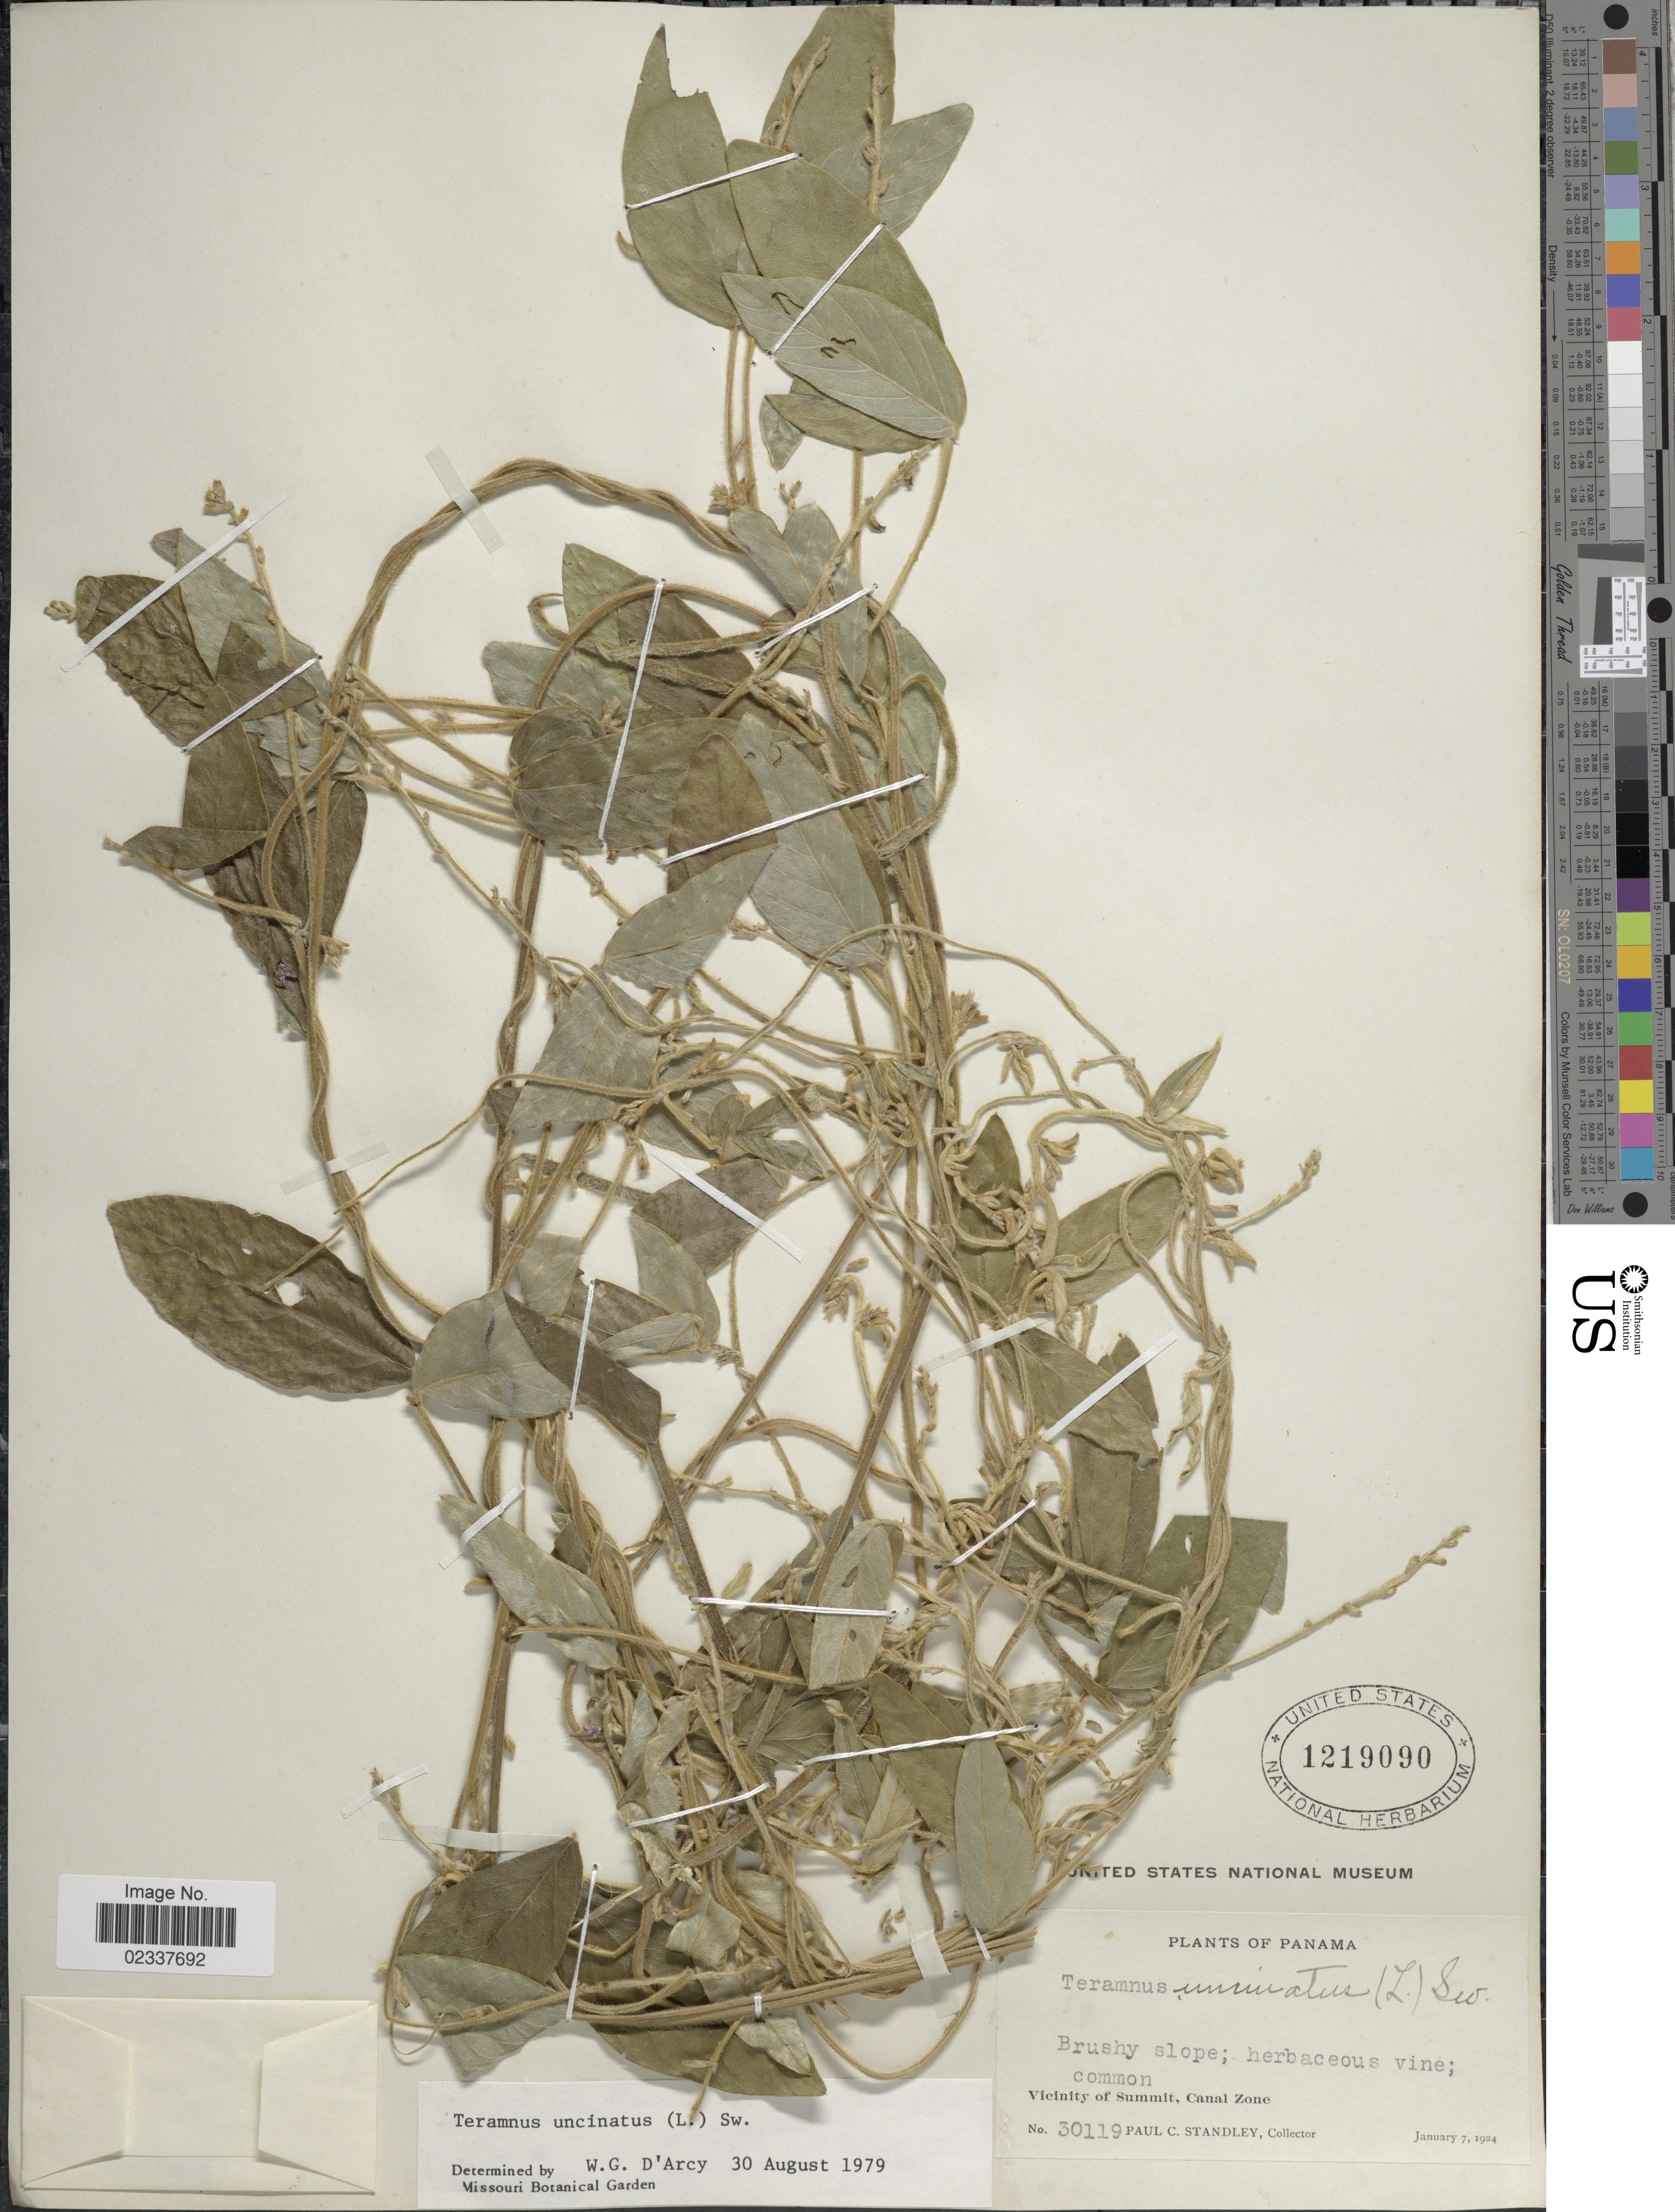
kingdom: Plantae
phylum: Tracheophyta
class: Magnoliopsida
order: Fabales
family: Fabaceae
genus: Teramnus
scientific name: Teramnus uncinatus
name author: (L.) Sw.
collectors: P. C. Standley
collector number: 30119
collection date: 1924-01-07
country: Panama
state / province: Colón / Panamá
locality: Vicinity of Summit, Canal Zone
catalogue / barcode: US 1219090